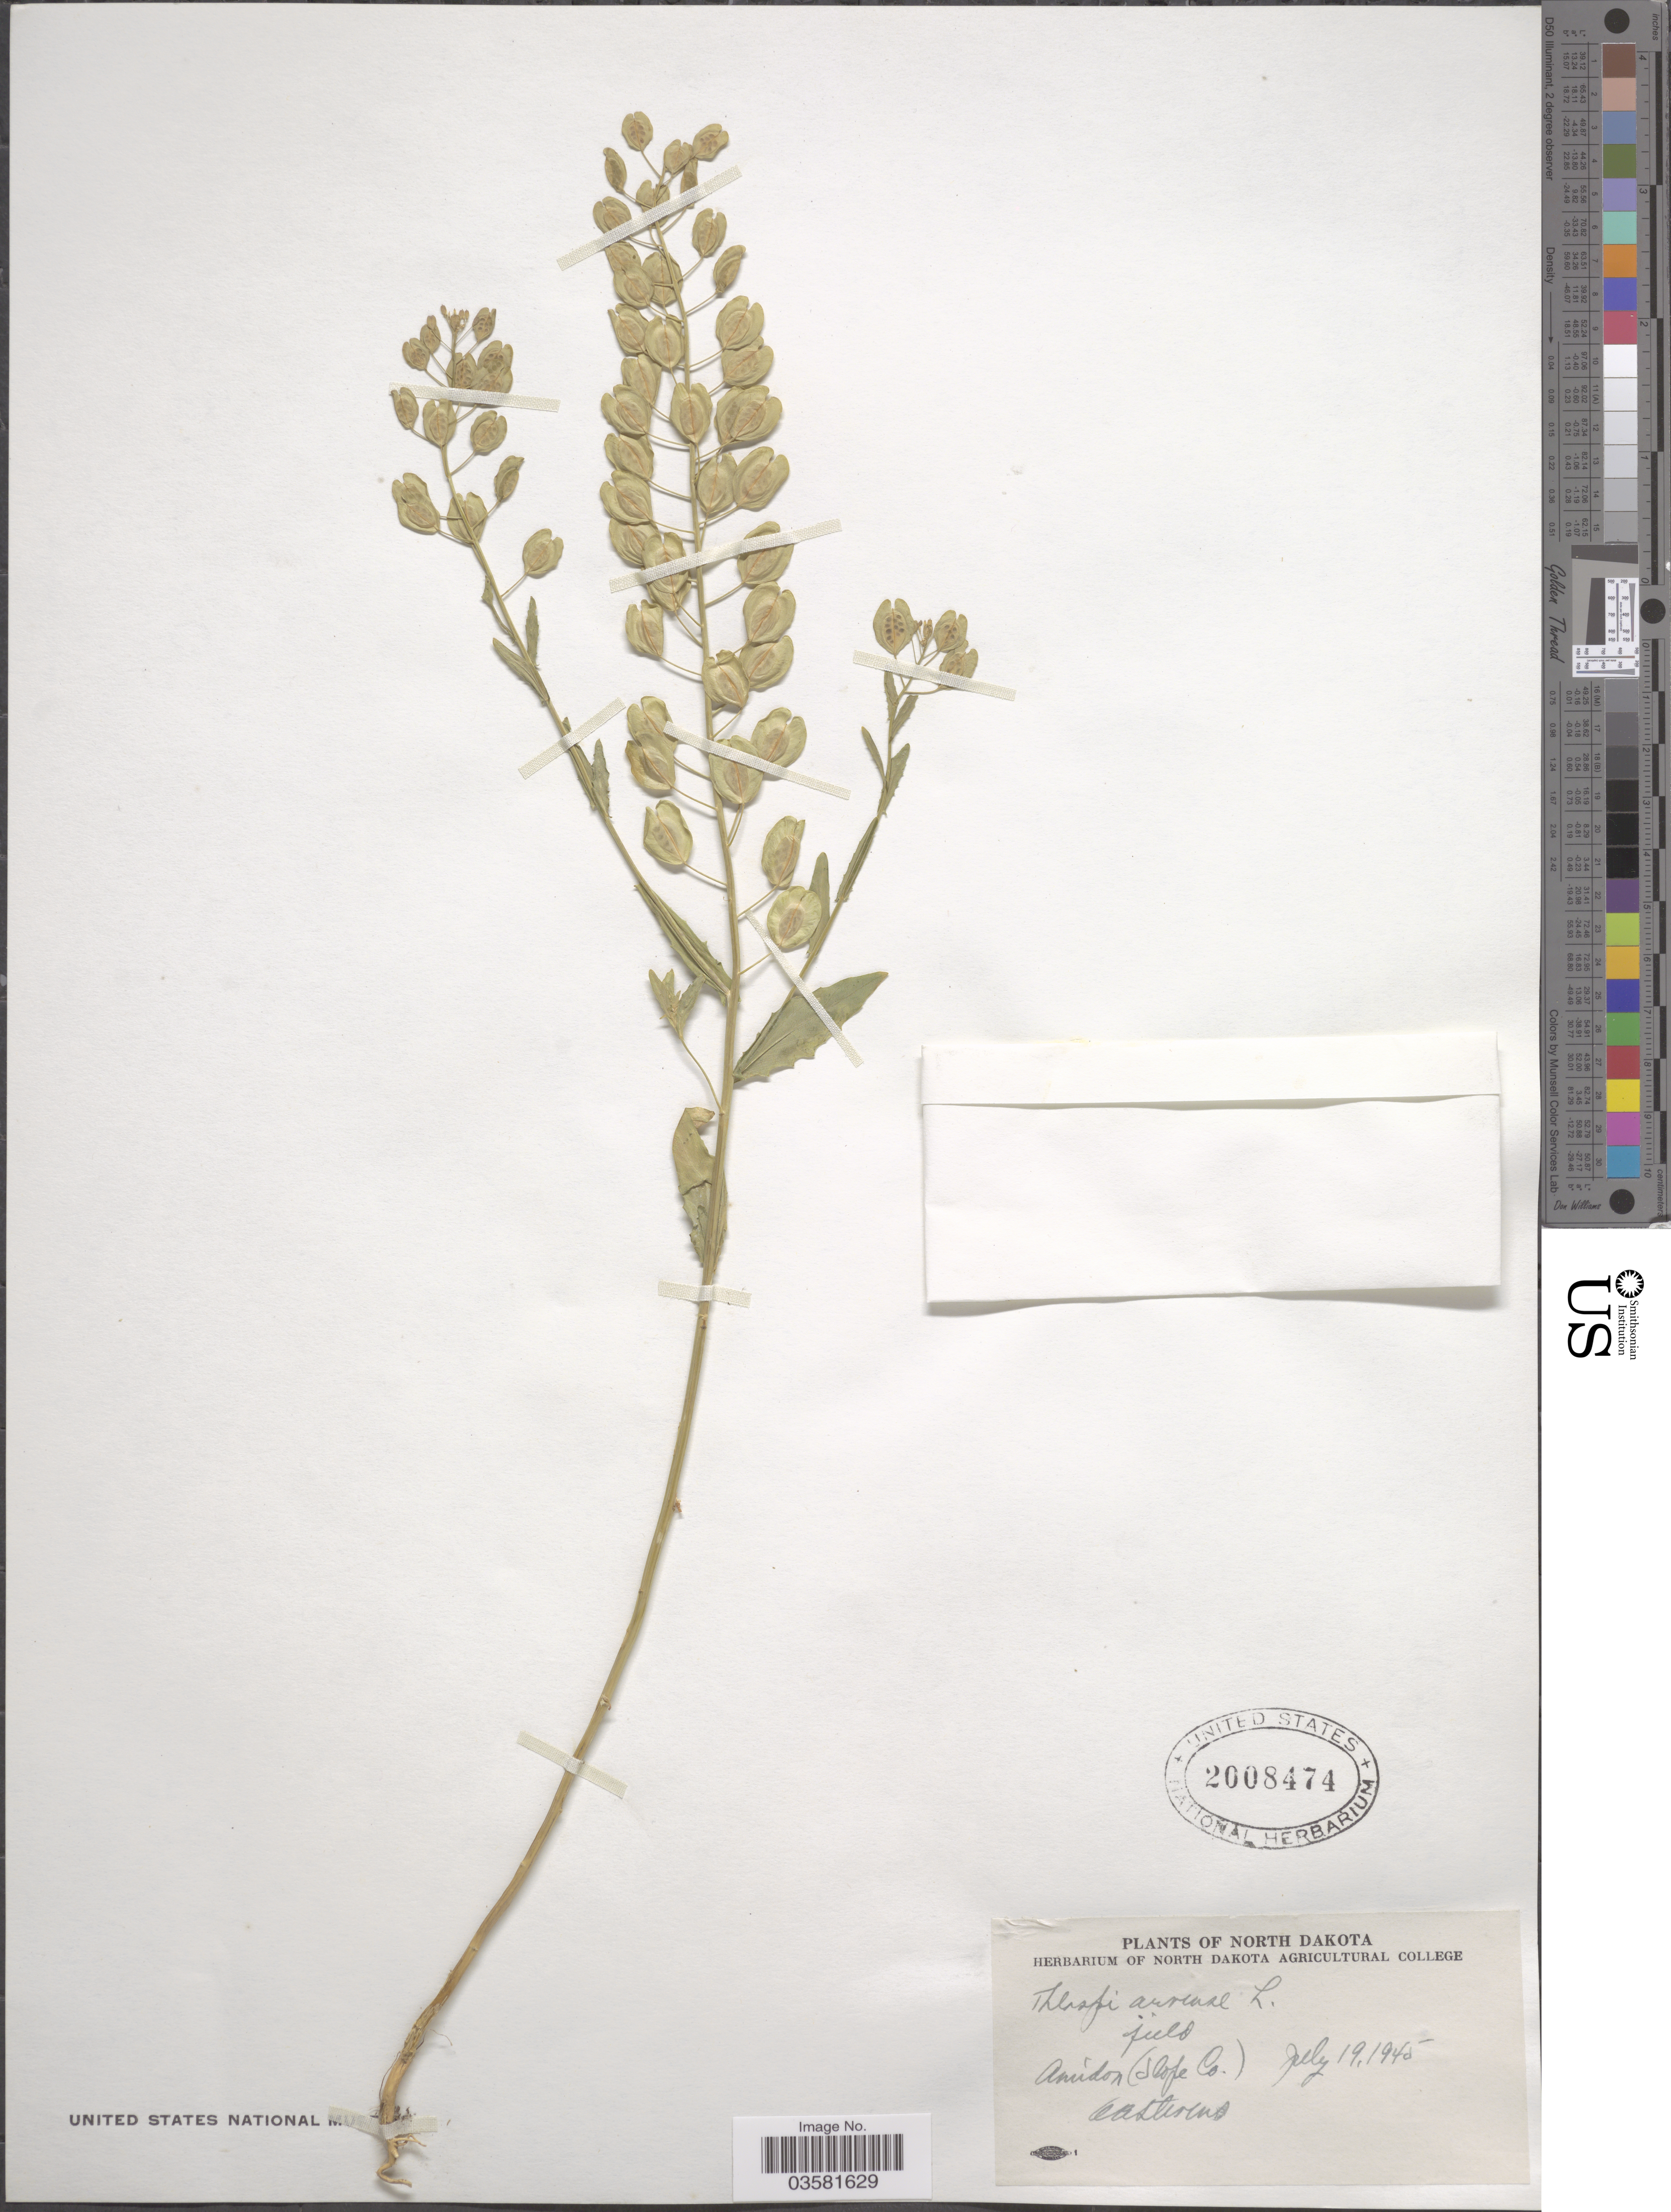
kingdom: Plantae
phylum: Tracheophyta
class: Magnoliopsida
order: Brassicales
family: Brassicaceae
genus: Thlaspi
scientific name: Thlaspi arvense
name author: L.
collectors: O. A. Stevens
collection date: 1945-07-19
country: United States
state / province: North Dakota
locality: Amidon (Slope Co.).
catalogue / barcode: US 2008474